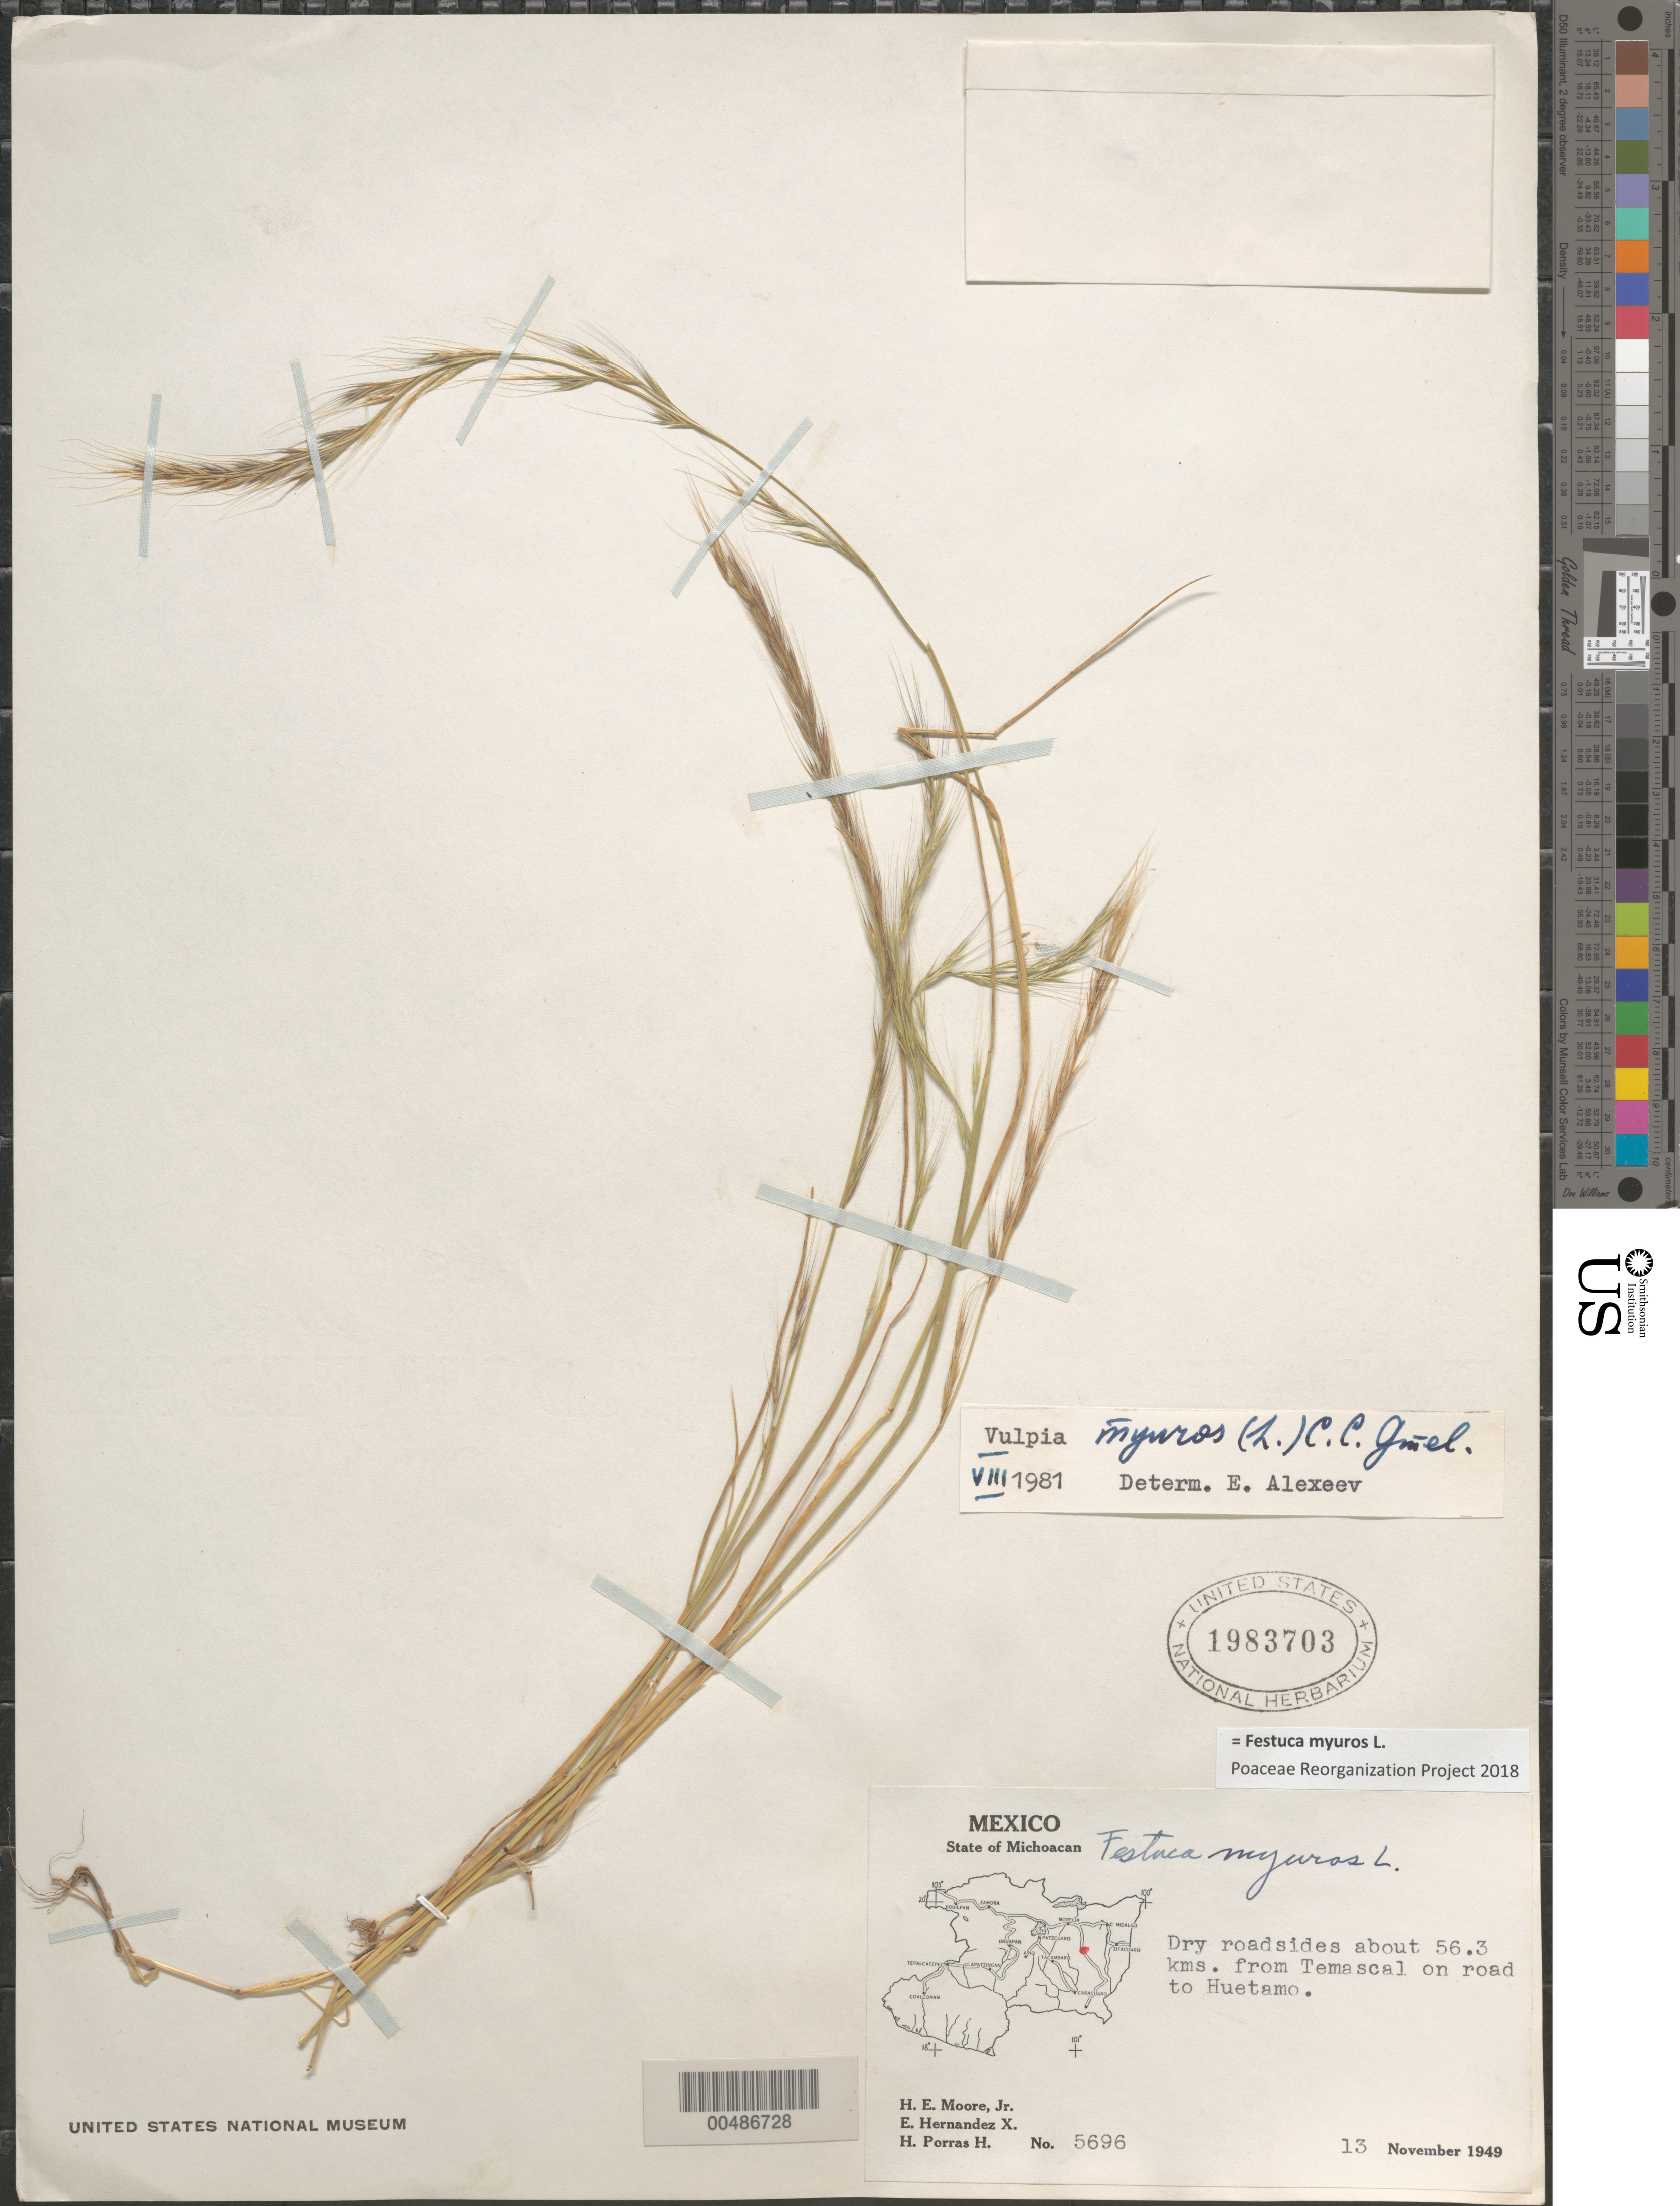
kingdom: Plantae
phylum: Tracheophyta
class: Liliopsida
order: Poales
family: Poaceae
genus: Festuca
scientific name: Festuca myuros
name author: L.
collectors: H. E. Moore, E. I. Hernández-X. & H. Porras-H.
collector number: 5696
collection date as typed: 13 Nov 1949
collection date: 1949-11-13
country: Mexico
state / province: Michoacán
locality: About 56.3 km from Temescal on rd to Huetamo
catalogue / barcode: US 1983703